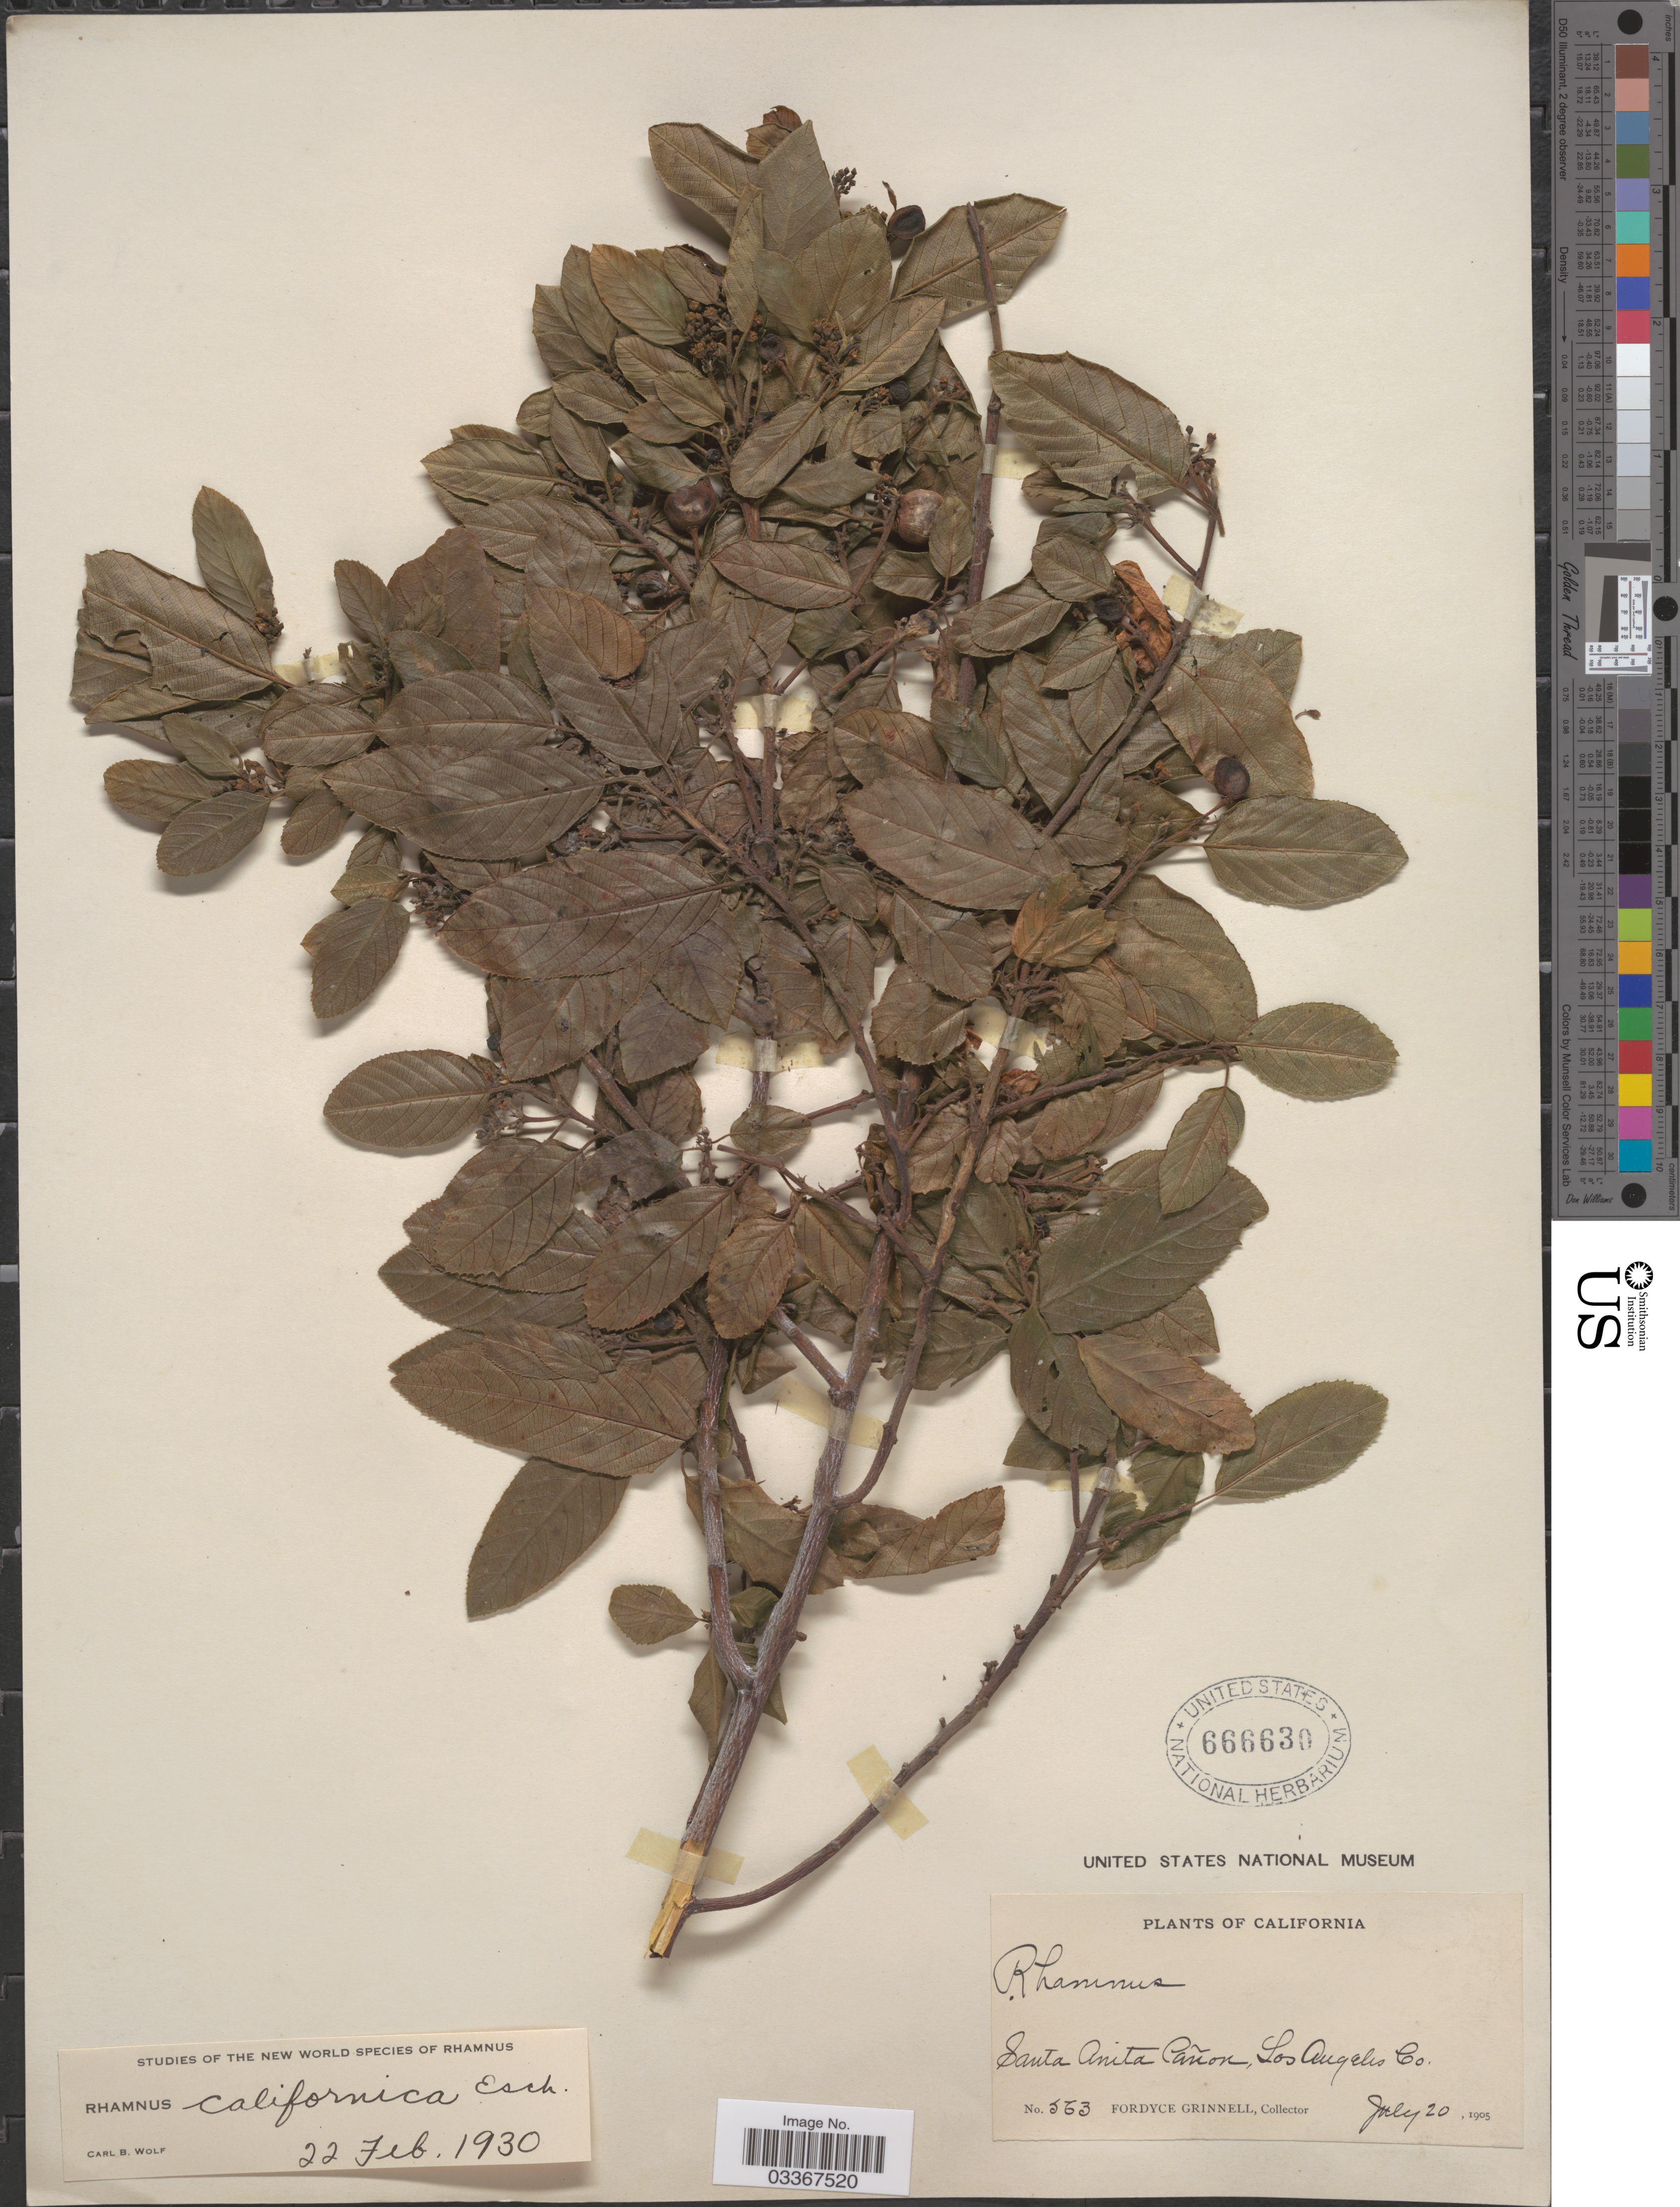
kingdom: Plantae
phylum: Tracheophyta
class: Magnoliopsida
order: Rosales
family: Rhamnaceae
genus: Frangula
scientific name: Frangula californica subsp. californica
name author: (Eschsch.) A. Gray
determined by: Strong, Mark T., (BOT), Smithsonian Institution - National Museum of Natural History (UNITED STATES)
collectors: F. Grinnell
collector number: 563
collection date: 1905-07-20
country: United States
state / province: California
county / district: Los Angeles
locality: Santa Anita Cañon, Los Angeles Co.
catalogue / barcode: US 666630